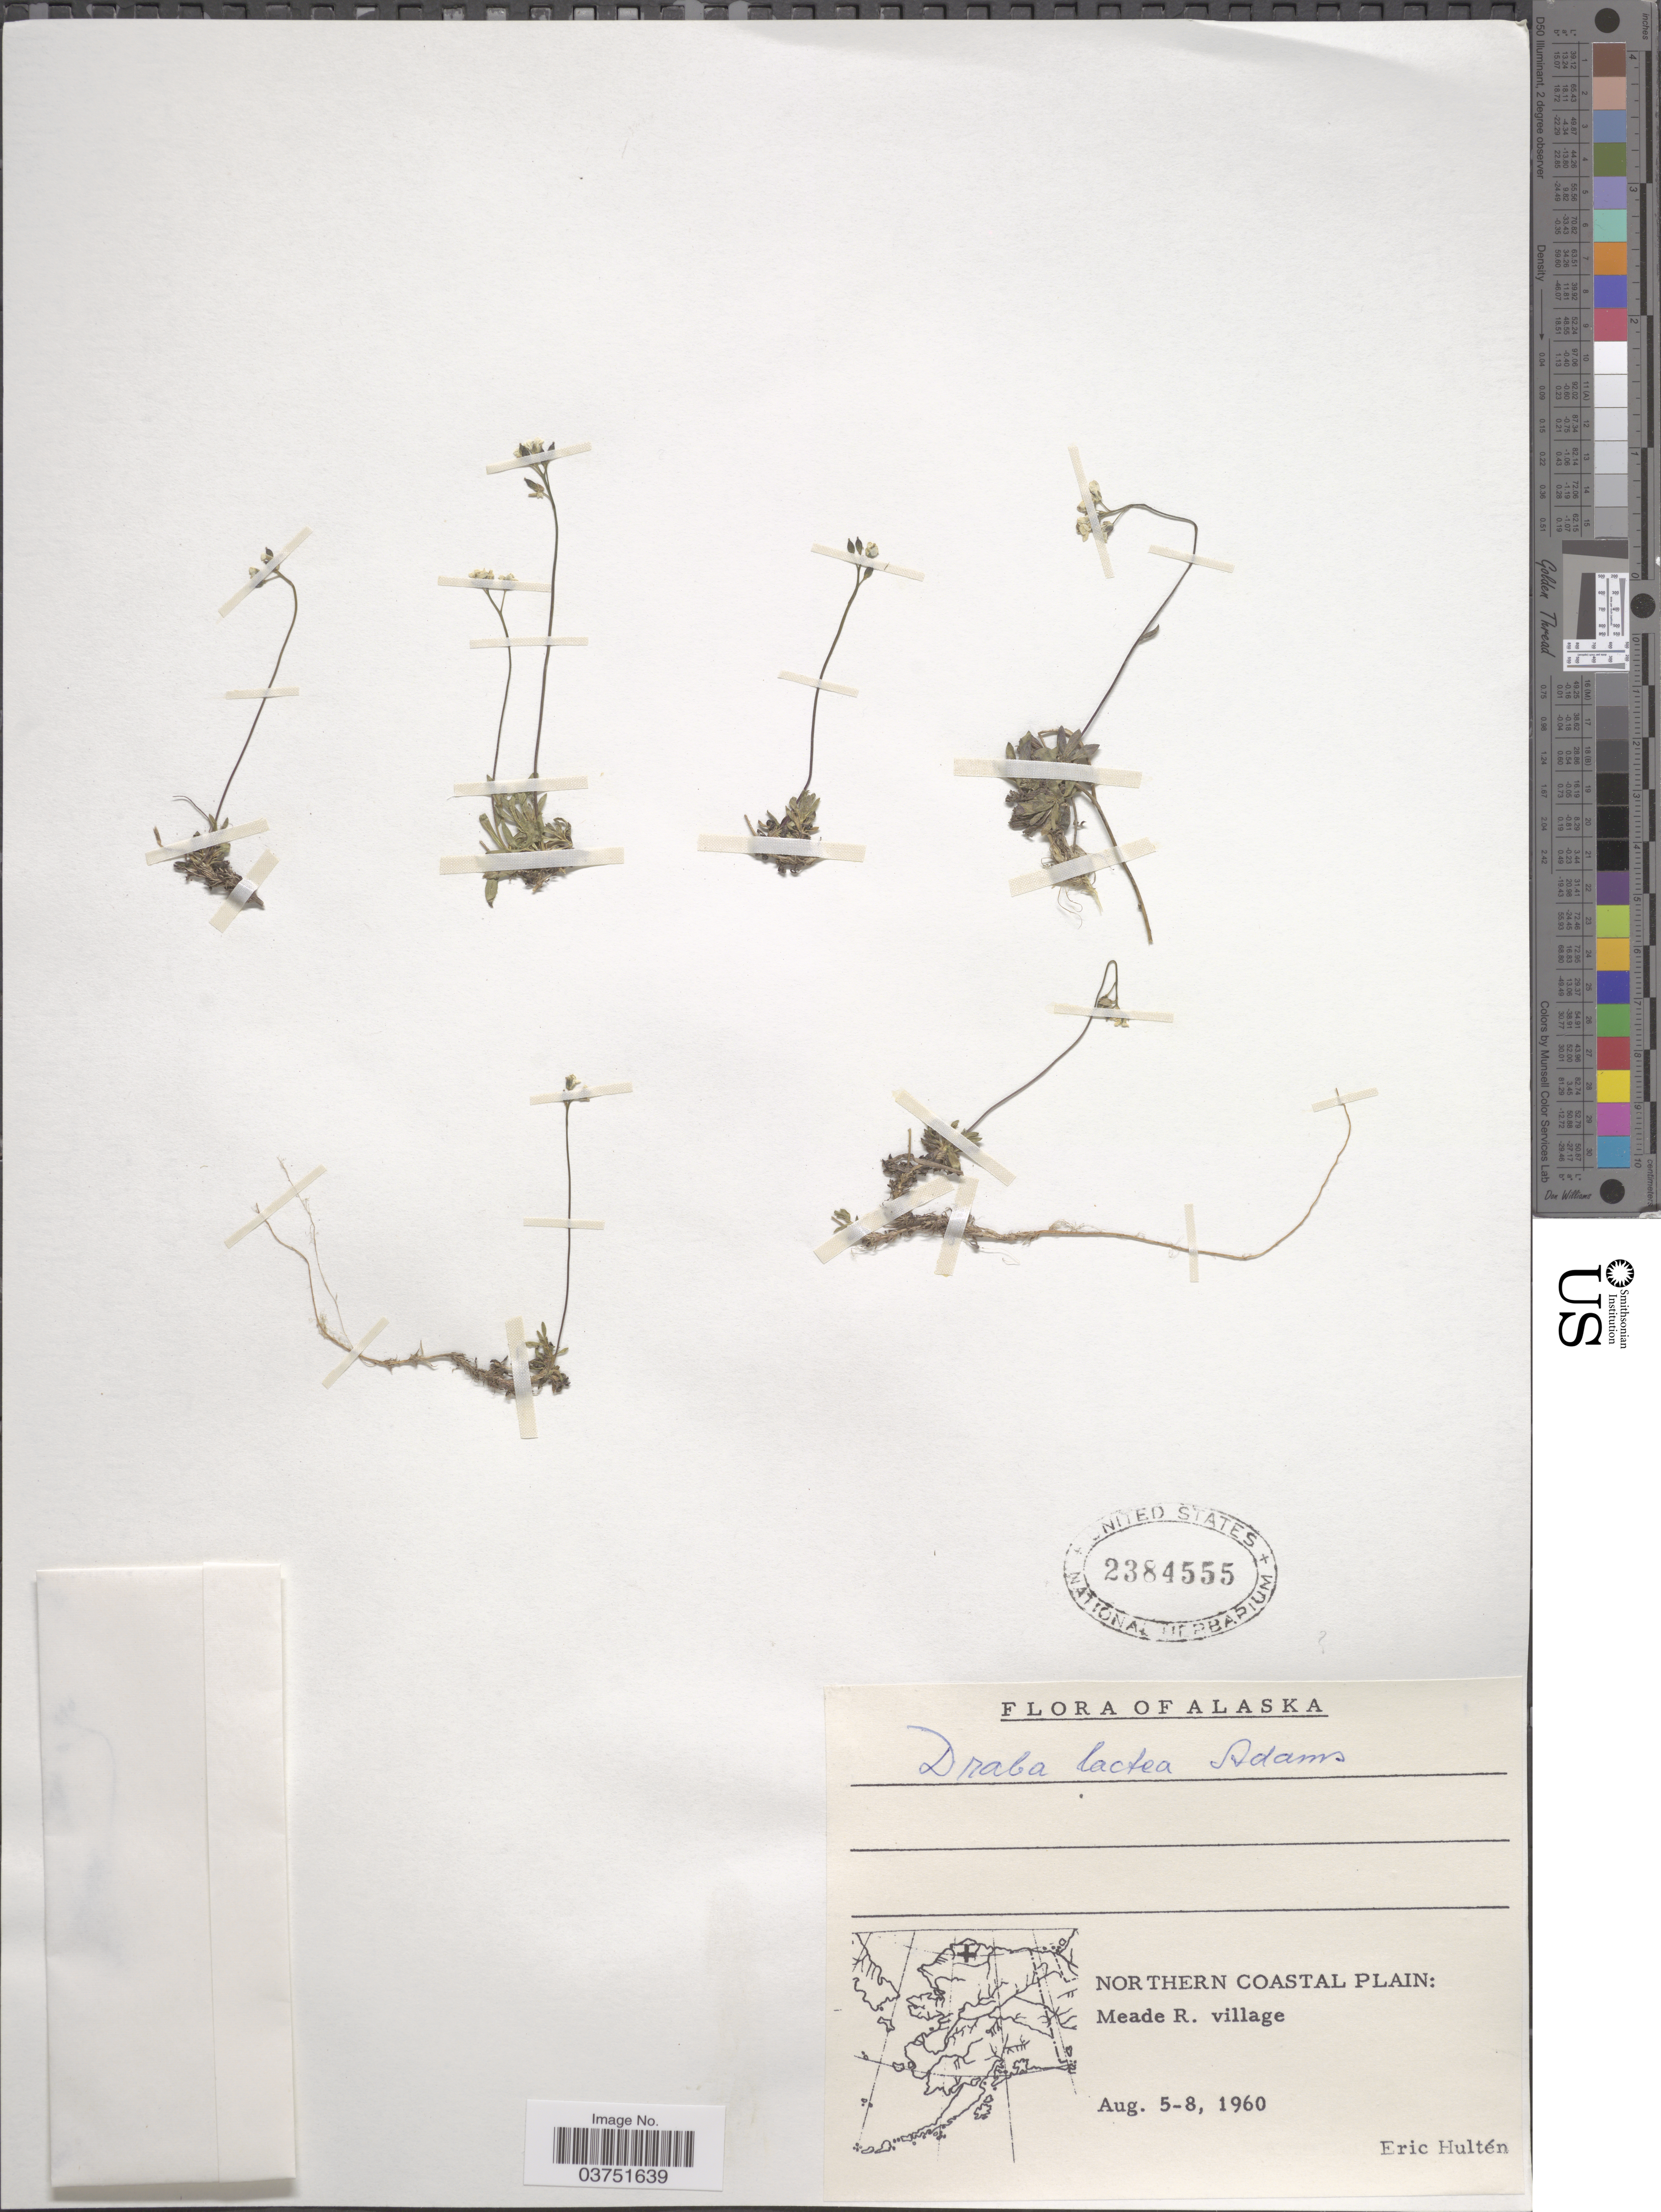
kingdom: Plantae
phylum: Tracheophyta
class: Magnoliopsida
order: Brassicales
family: Brassicaceae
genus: Draba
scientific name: Draba lactea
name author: Adams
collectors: E. G. Hultén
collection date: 1960-08-05/1960-08-08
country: United States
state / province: Alaska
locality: Northern Coastal Plain: Meade R. village.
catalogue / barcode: US 2384555